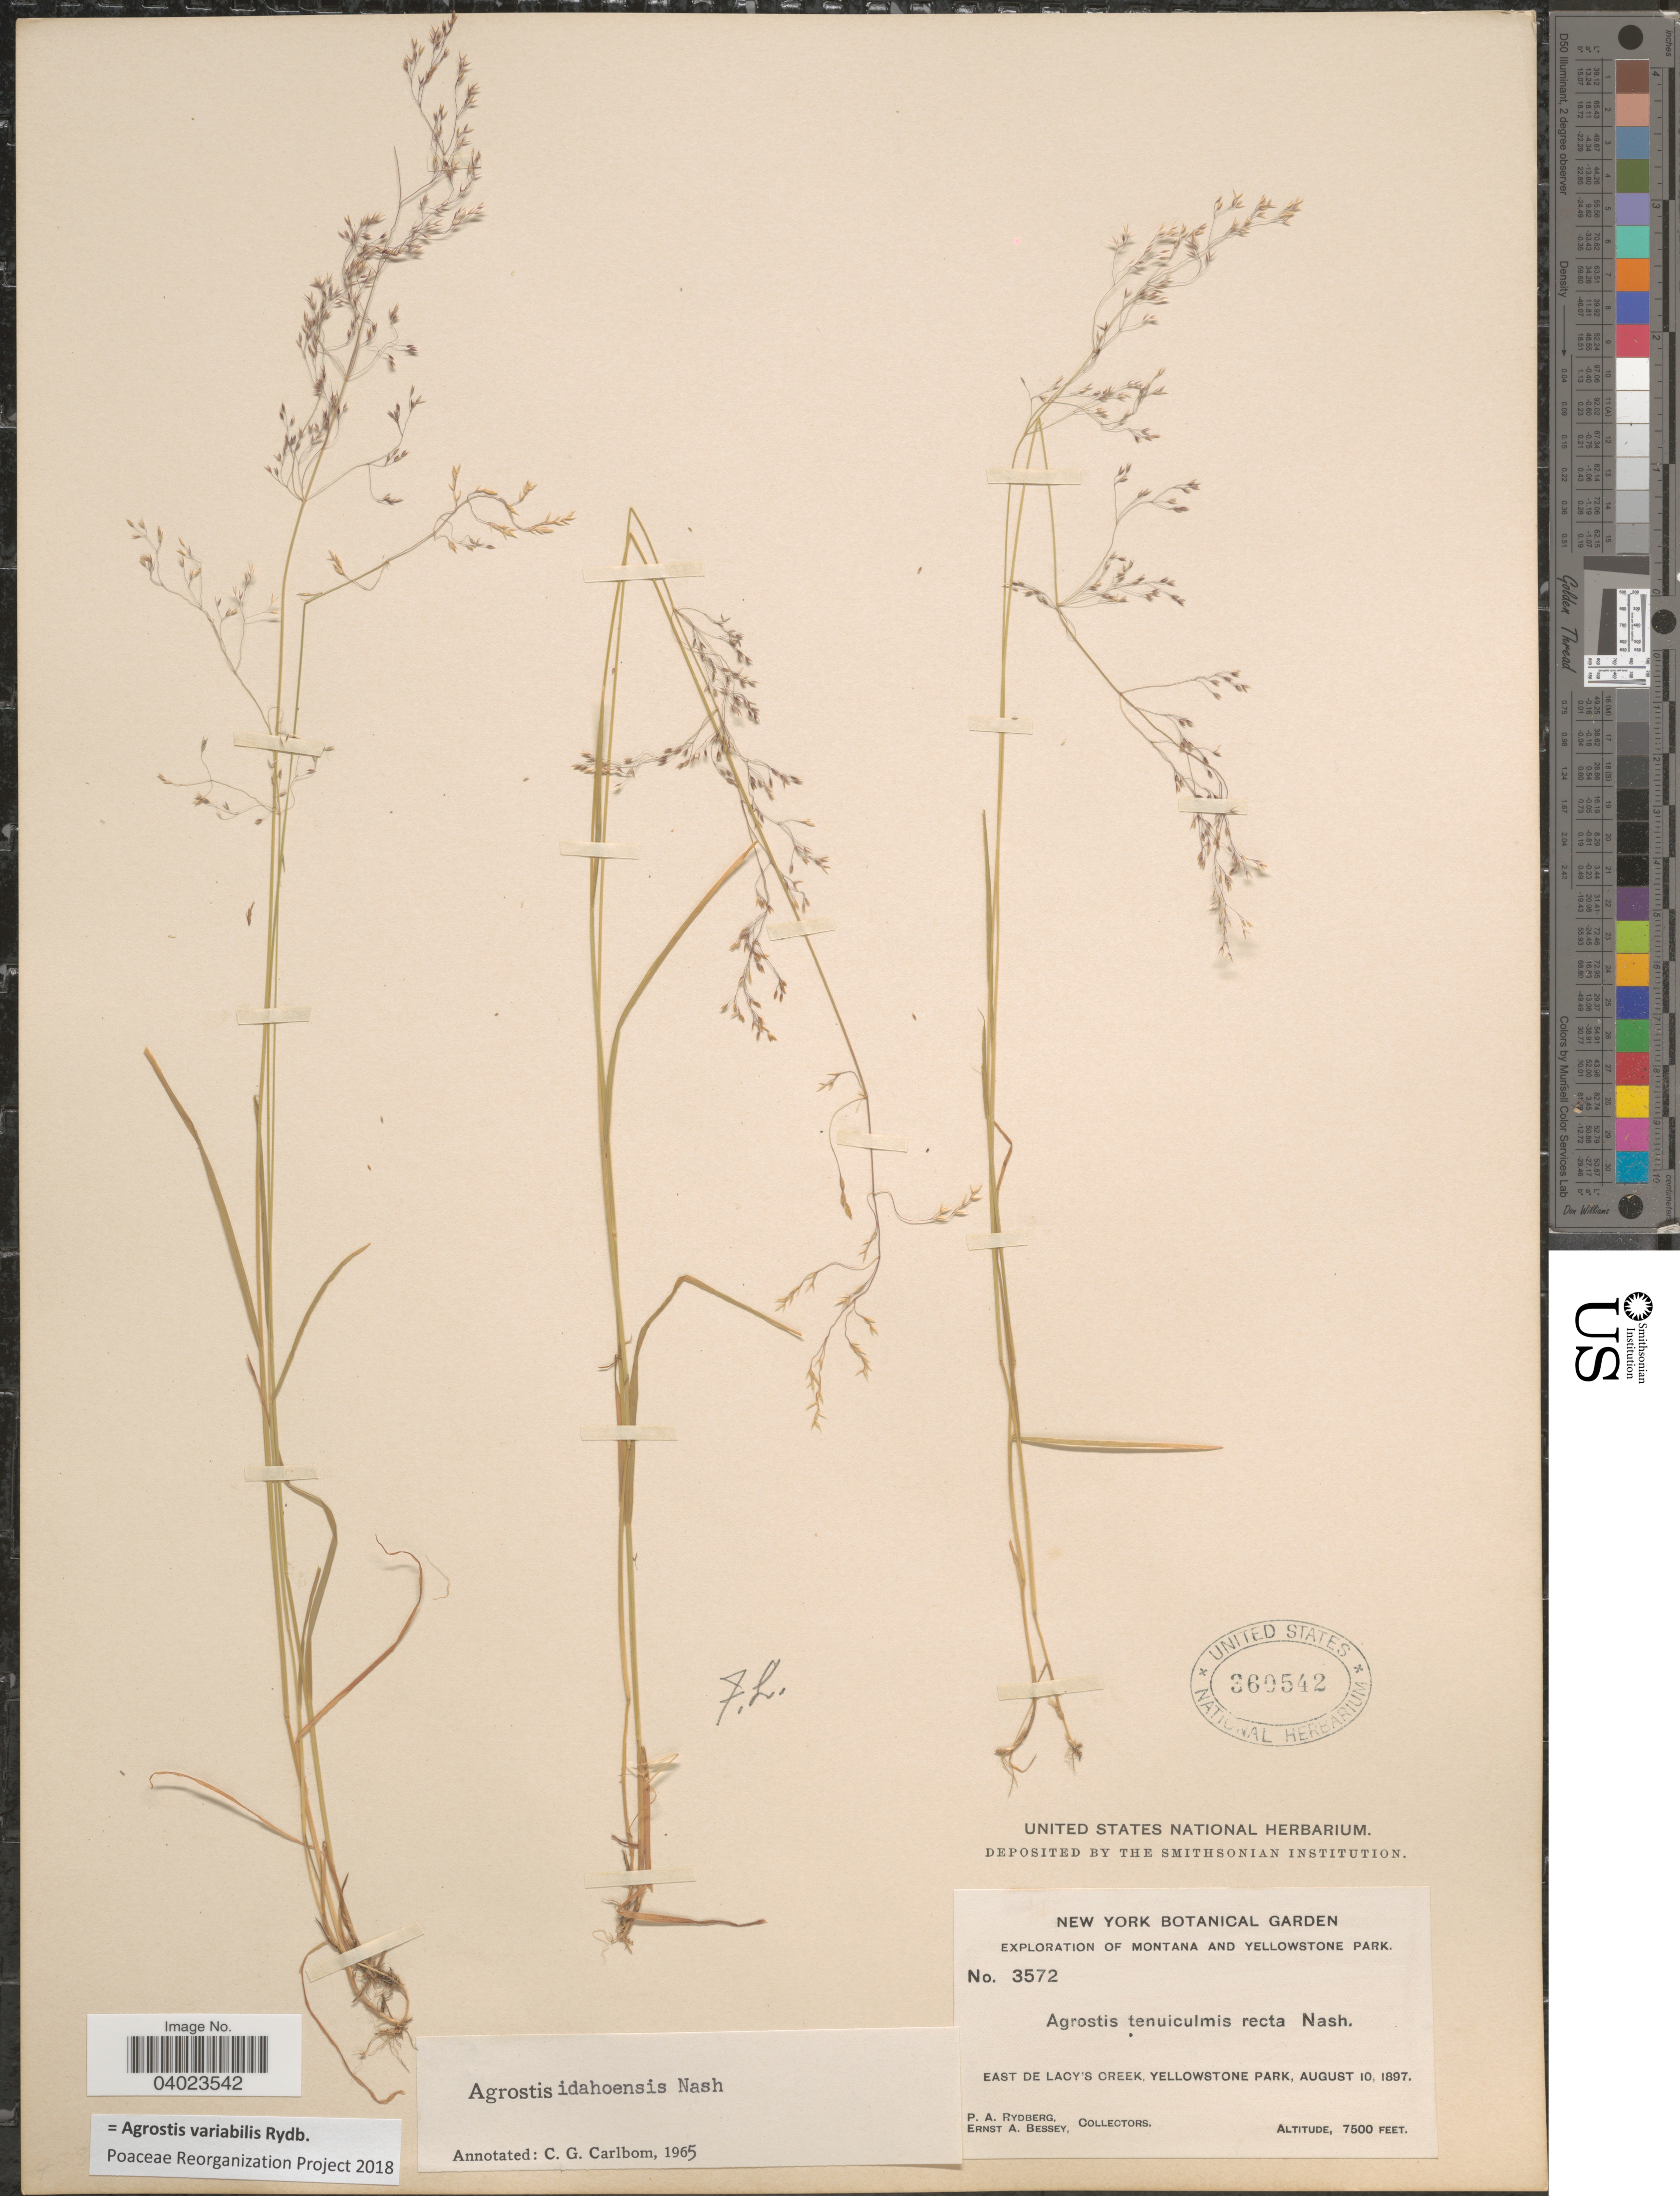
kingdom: Plantae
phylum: Tracheophyta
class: Liliopsida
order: Poales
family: Poaceae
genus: Agrostis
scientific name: Agrostis variabilis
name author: Rydb.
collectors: P. A. Rydberg & E. A. Bessey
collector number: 3572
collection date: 1897-08-10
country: United States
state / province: Wyoming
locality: East de Lacy's Creek, Yellowstone Park.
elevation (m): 2286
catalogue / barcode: US 360542